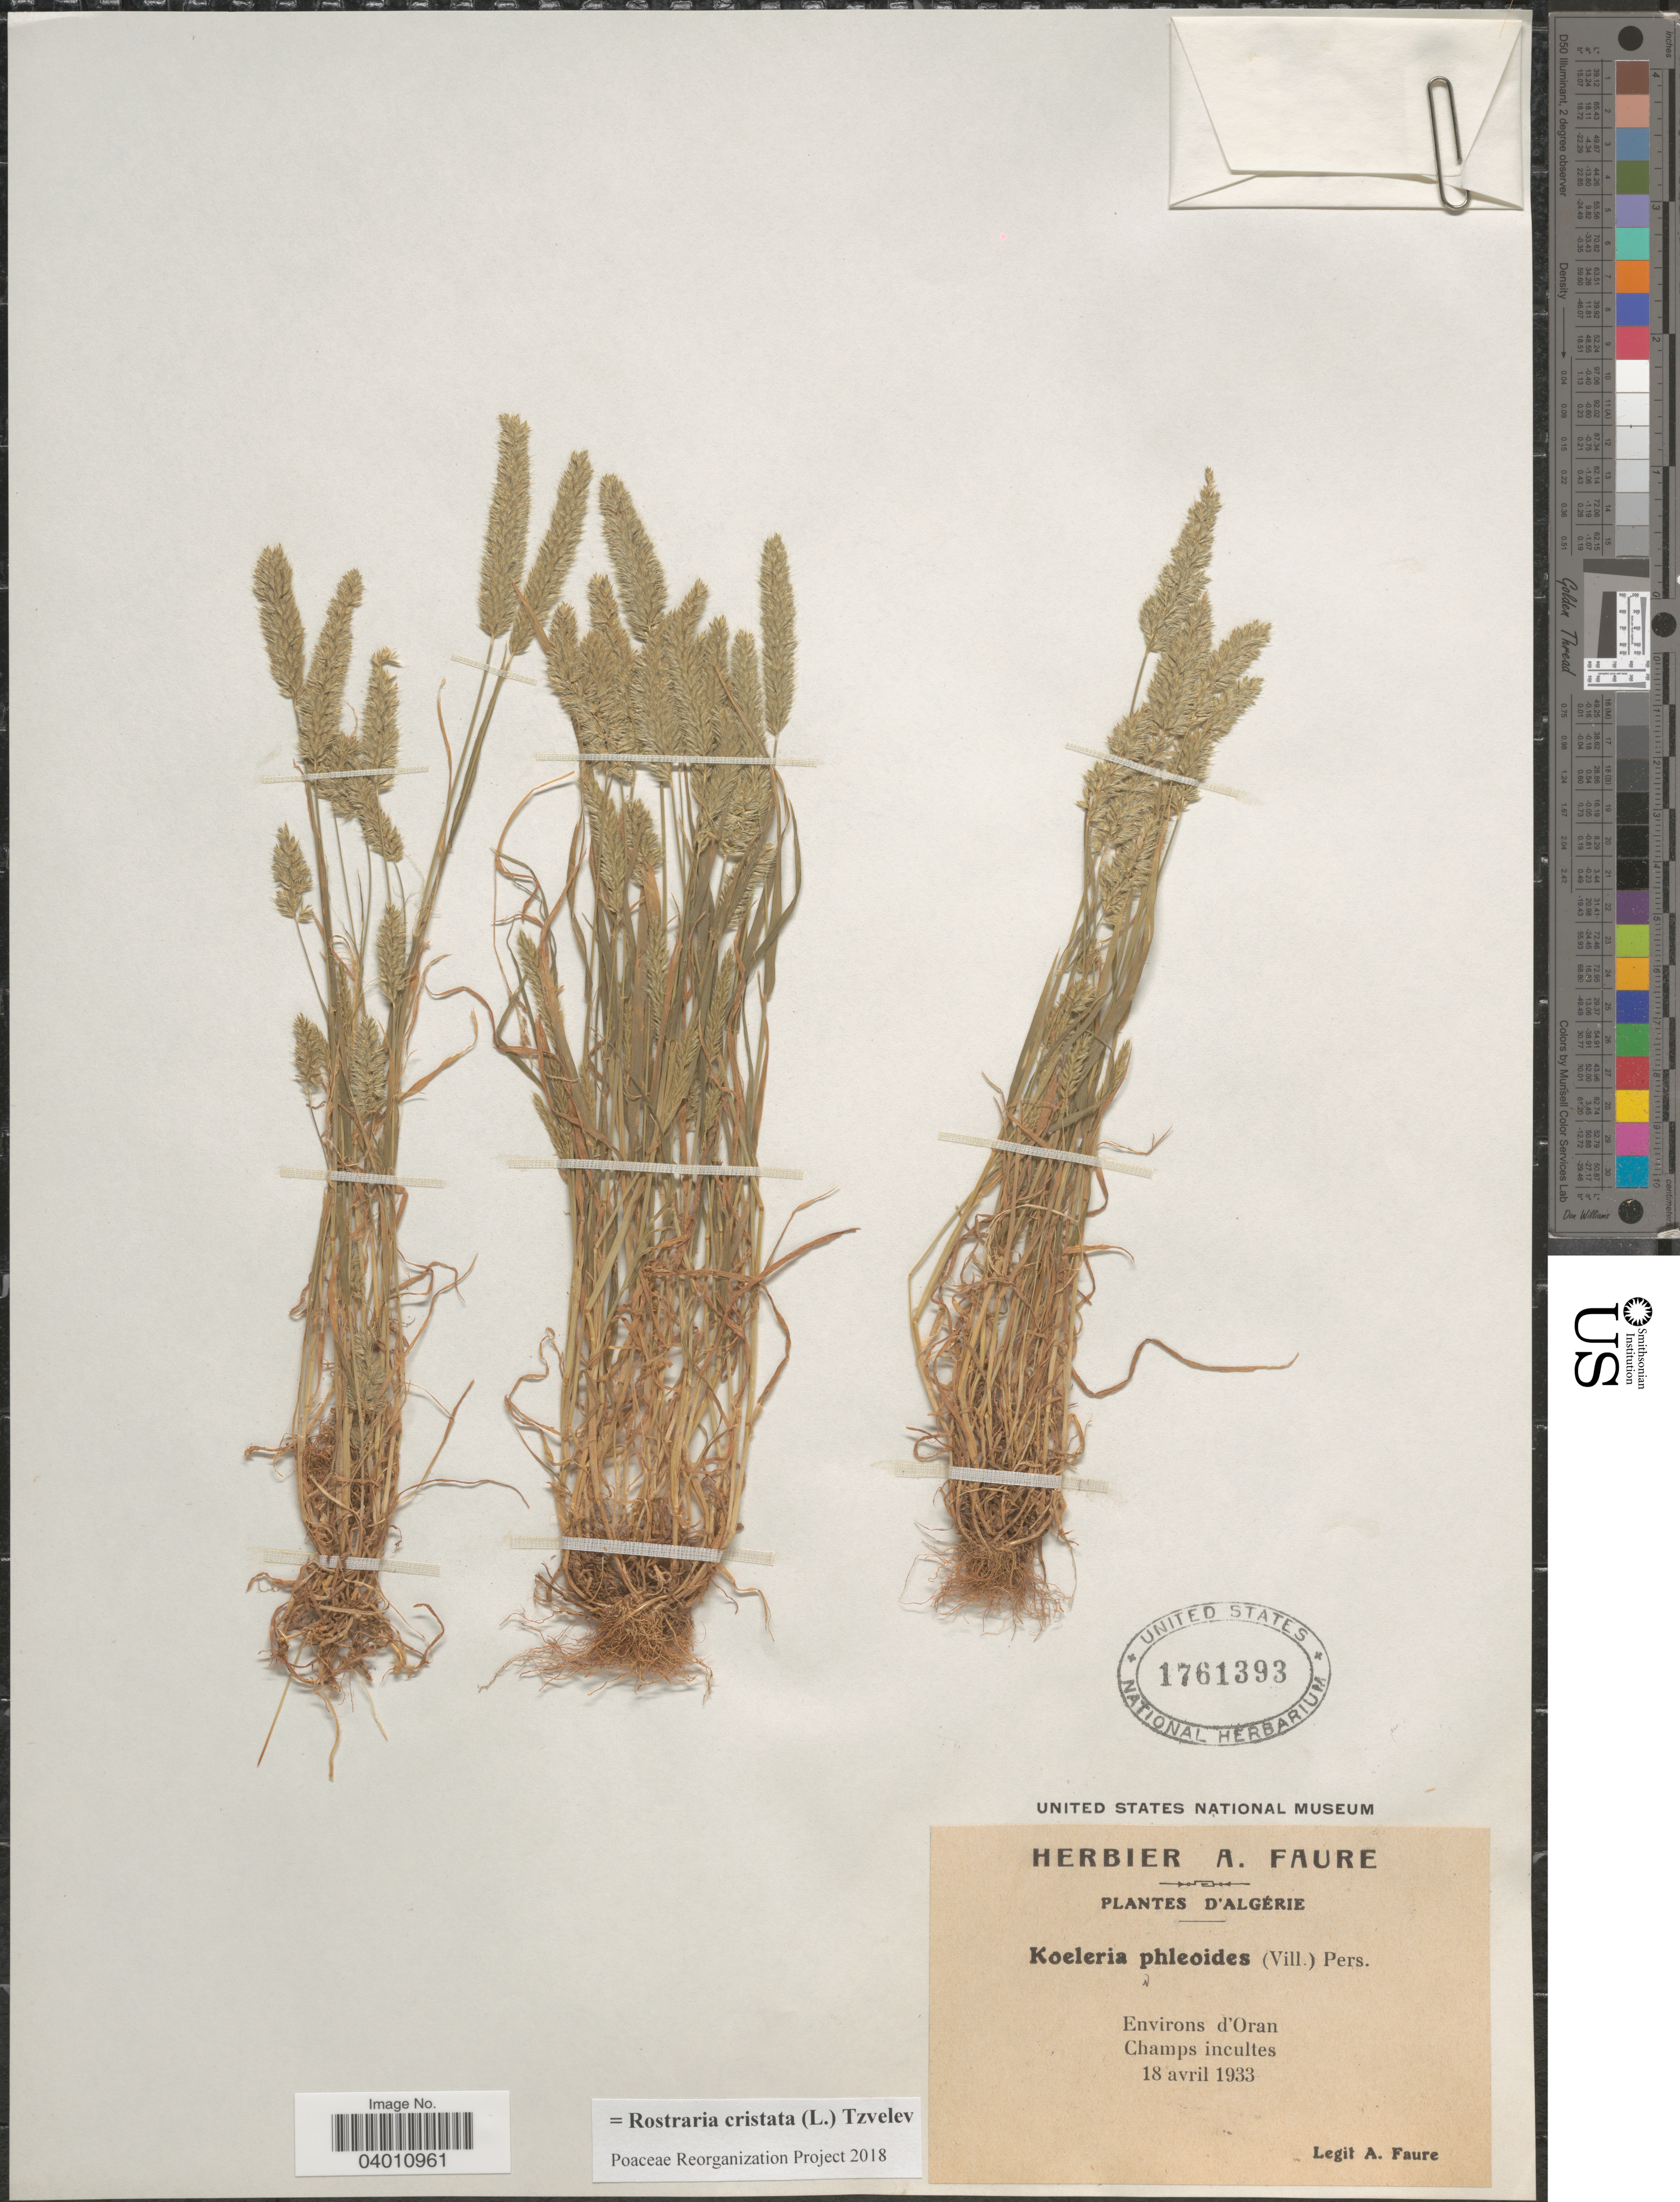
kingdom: Plantae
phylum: Tracheophyta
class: Liliopsida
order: Poales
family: Poaceae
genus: Rostraria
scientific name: Rostraria cristata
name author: (L.) Tzvelev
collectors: A. Faure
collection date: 1933-04-18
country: Algeria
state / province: Oran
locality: D'Algérie. Environs d'Oran.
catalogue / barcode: US 1761393